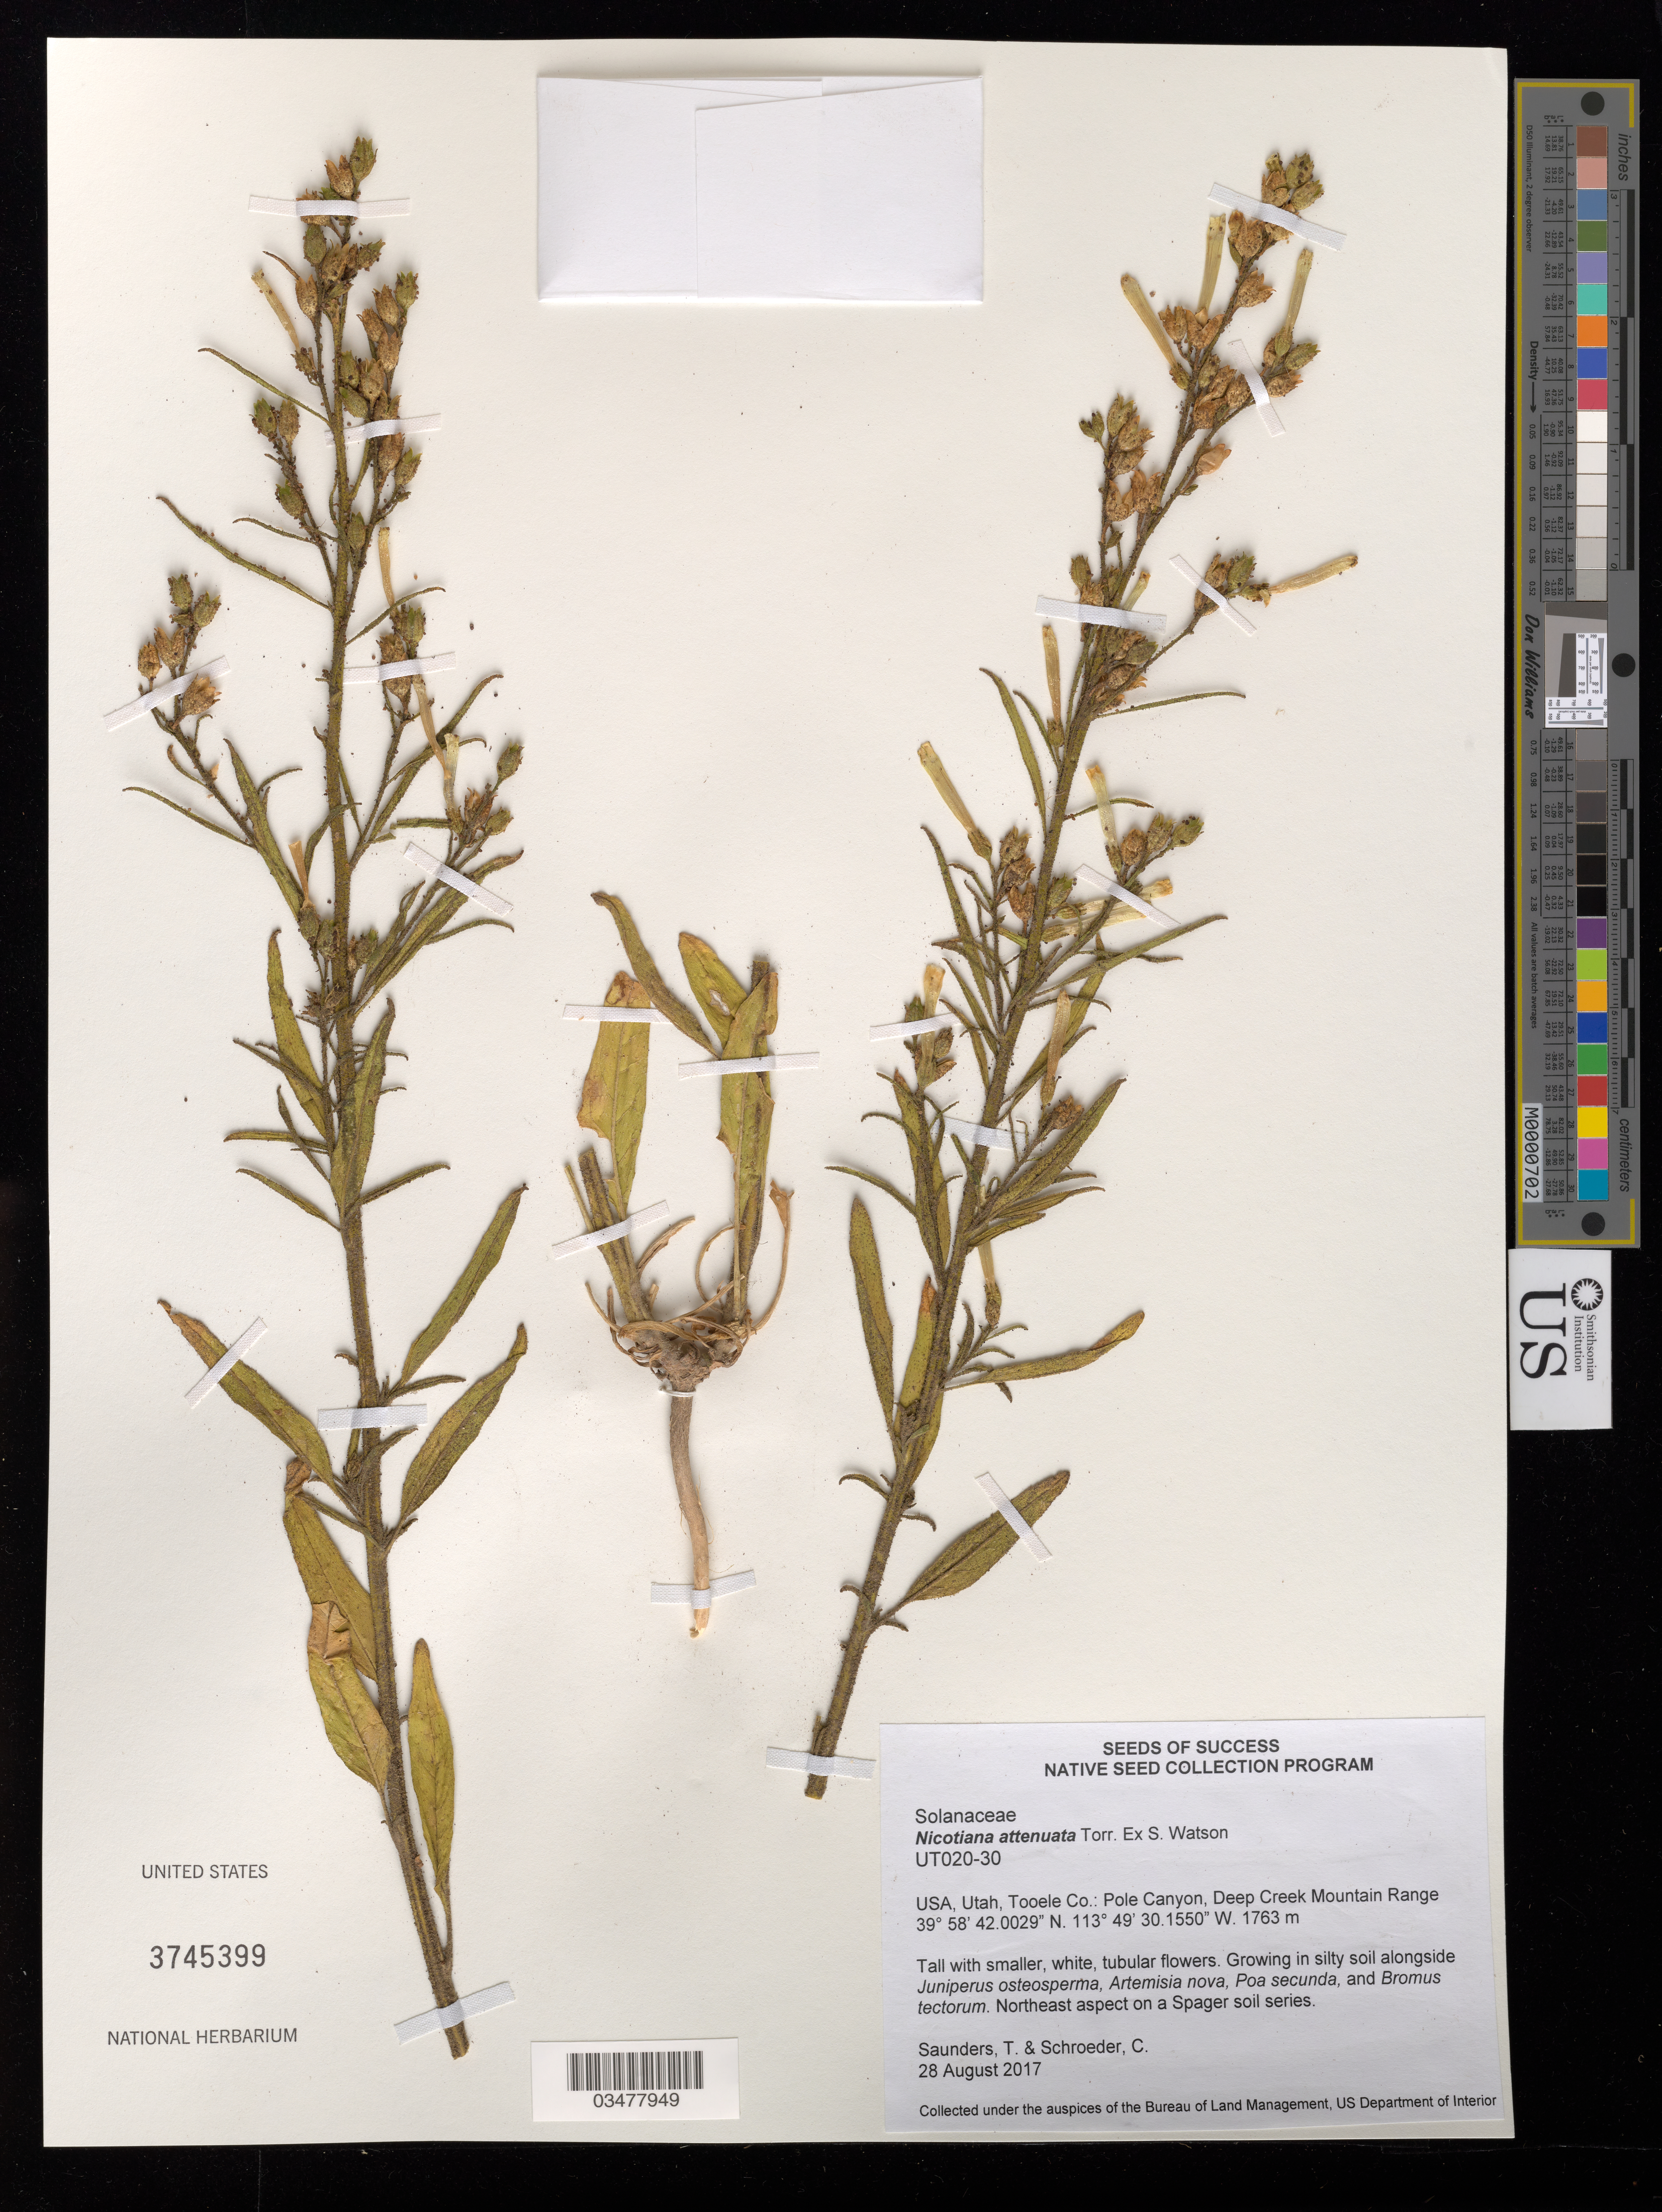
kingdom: Plantae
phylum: Tracheophyta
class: Magnoliopsida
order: Solanales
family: Solanaceae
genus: Nicotiana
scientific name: Nicotiana attenuata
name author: Torr. ex S. Watson in C. King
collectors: T. Saunders & C. Schroeder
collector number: UT020-30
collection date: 2017-08-28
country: United States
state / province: Utah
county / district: Tooele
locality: Deep Creek Mountain Range, Pole Canyon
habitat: Silty soil. With Juniperus osteosperma, Artemisia nova, Poa secunda, Bromus tectorun.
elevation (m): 1763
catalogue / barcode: US 3745399